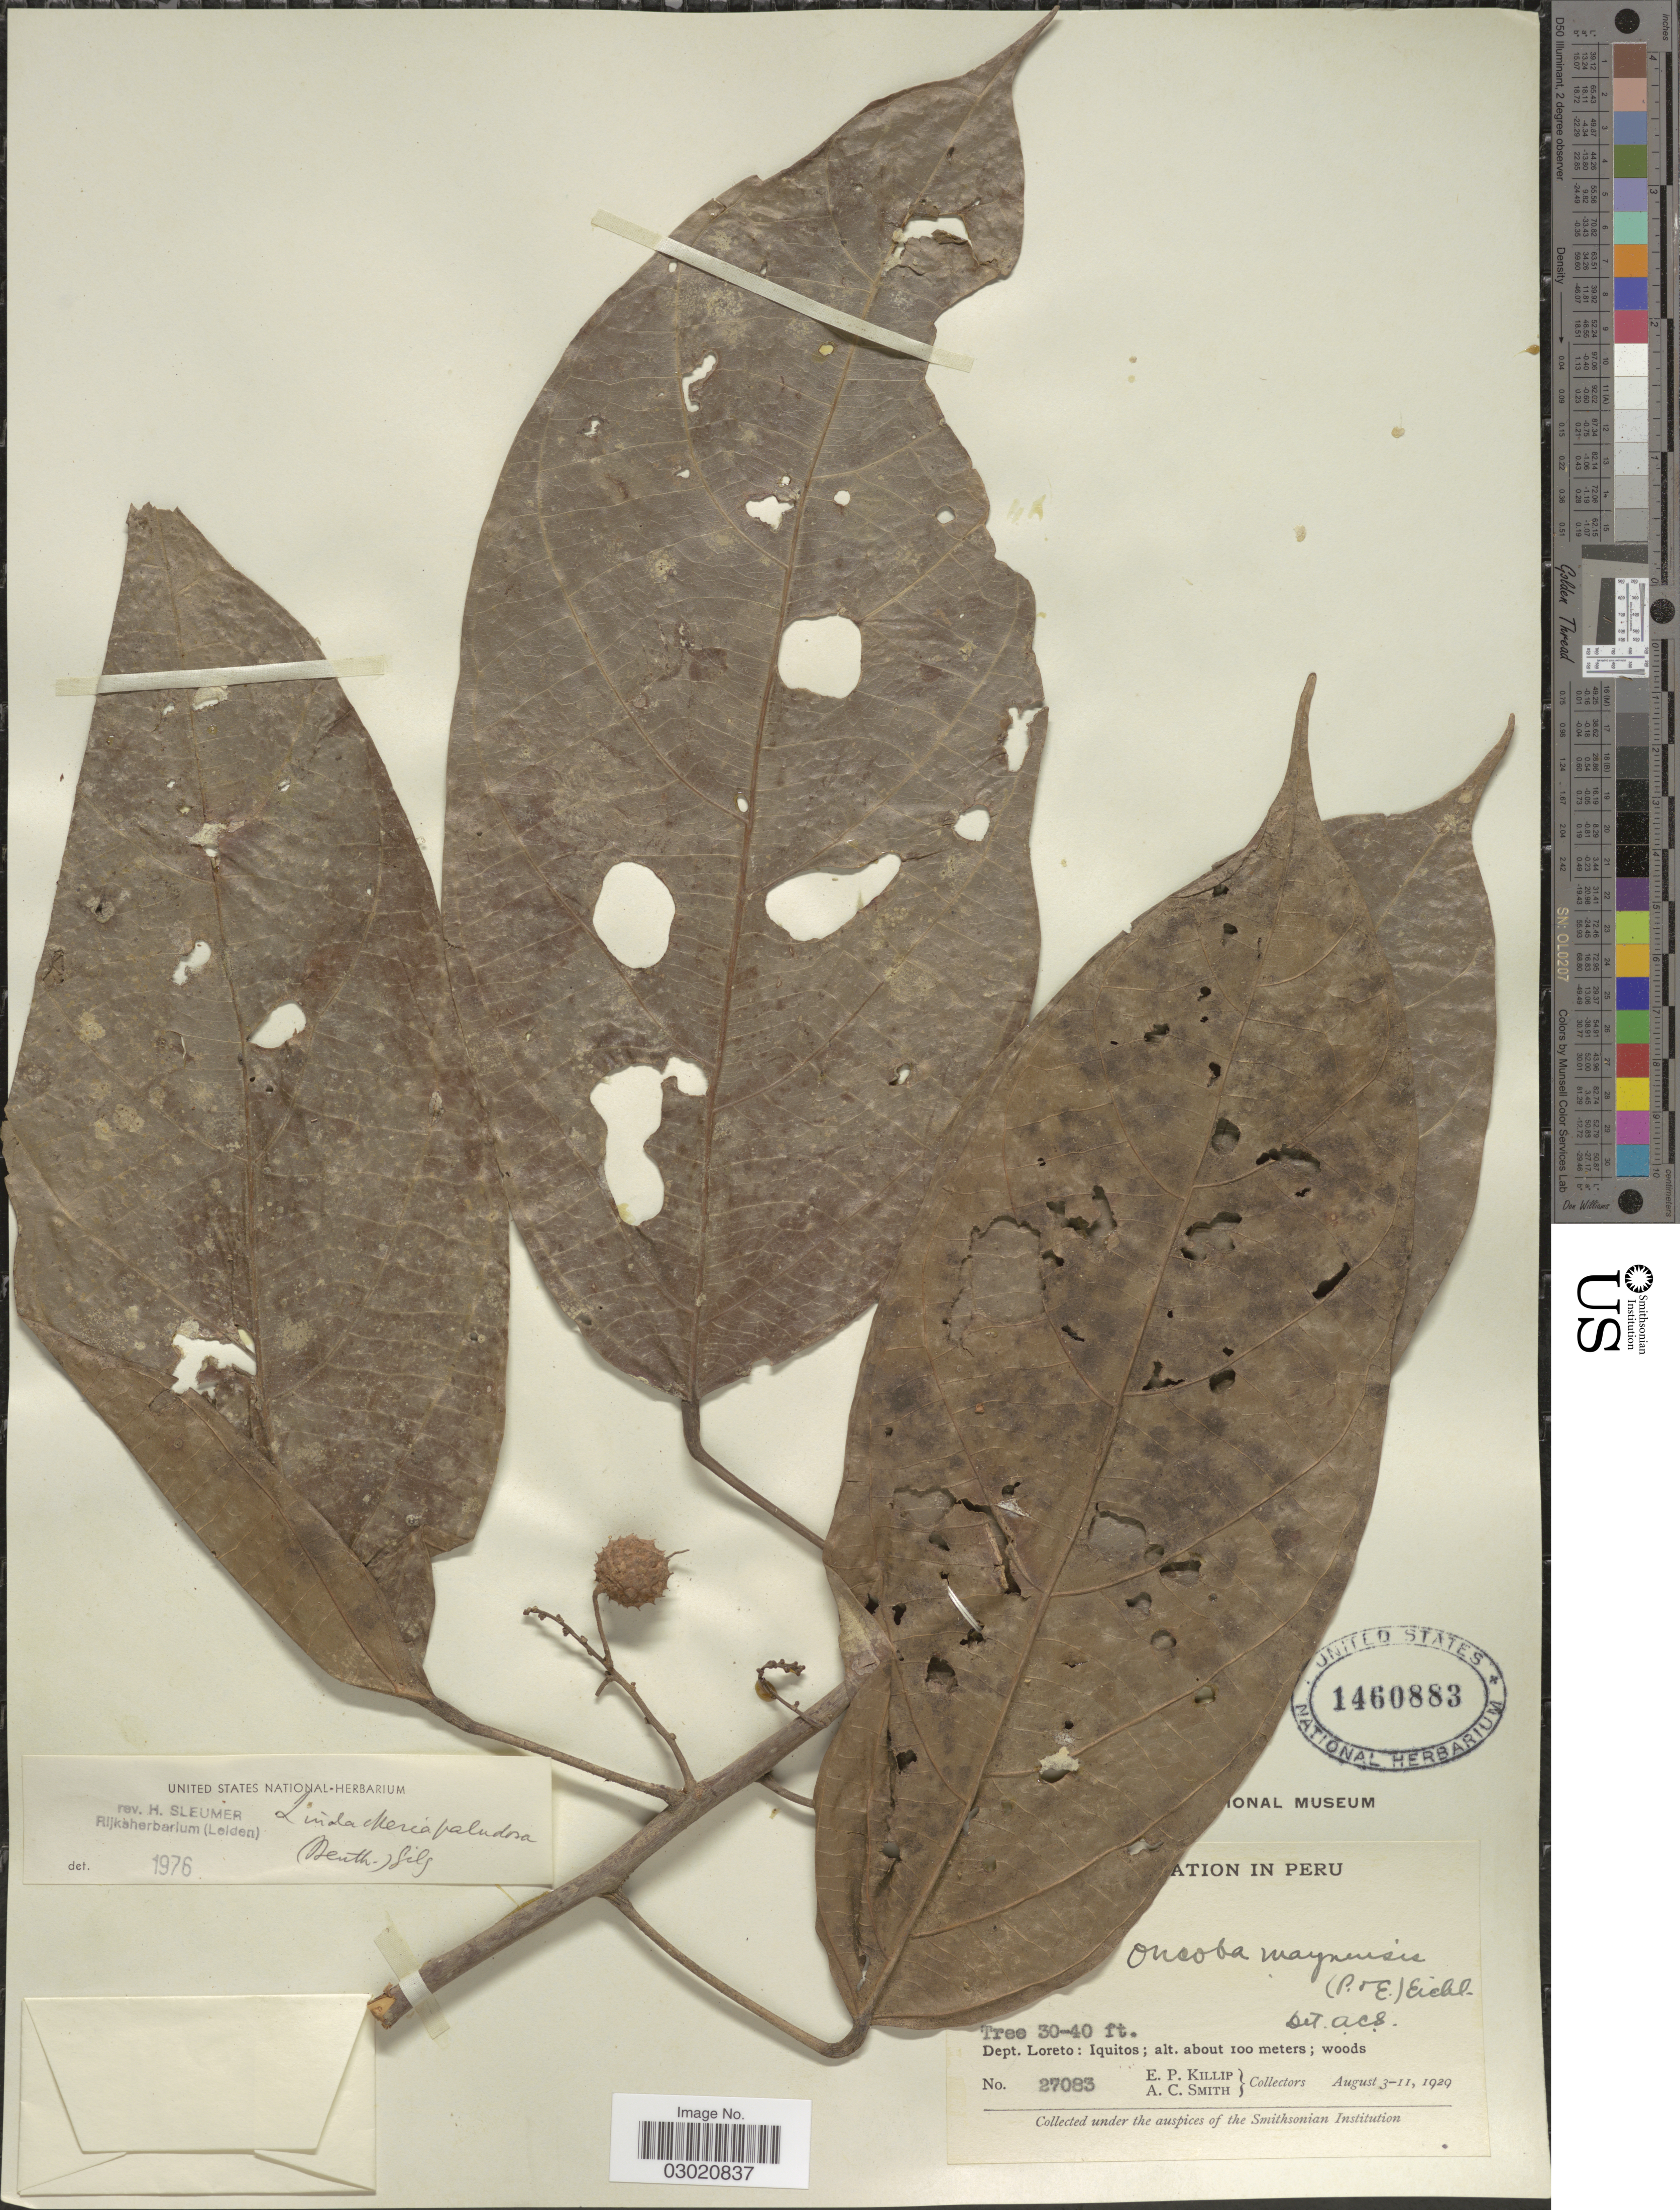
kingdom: Plantae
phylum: Tracheophyta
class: Magnoliopsida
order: Malpighiales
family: Achariaceae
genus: Lindackeria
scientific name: Lindackeria paludosa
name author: (Benth.) Gilg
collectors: E. P. Killip & A. C. Smith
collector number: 27083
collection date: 1929-08-03/1929-08-11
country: Peru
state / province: Loreto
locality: Dept. Loreto: Iquitos.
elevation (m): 100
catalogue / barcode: US 1460883